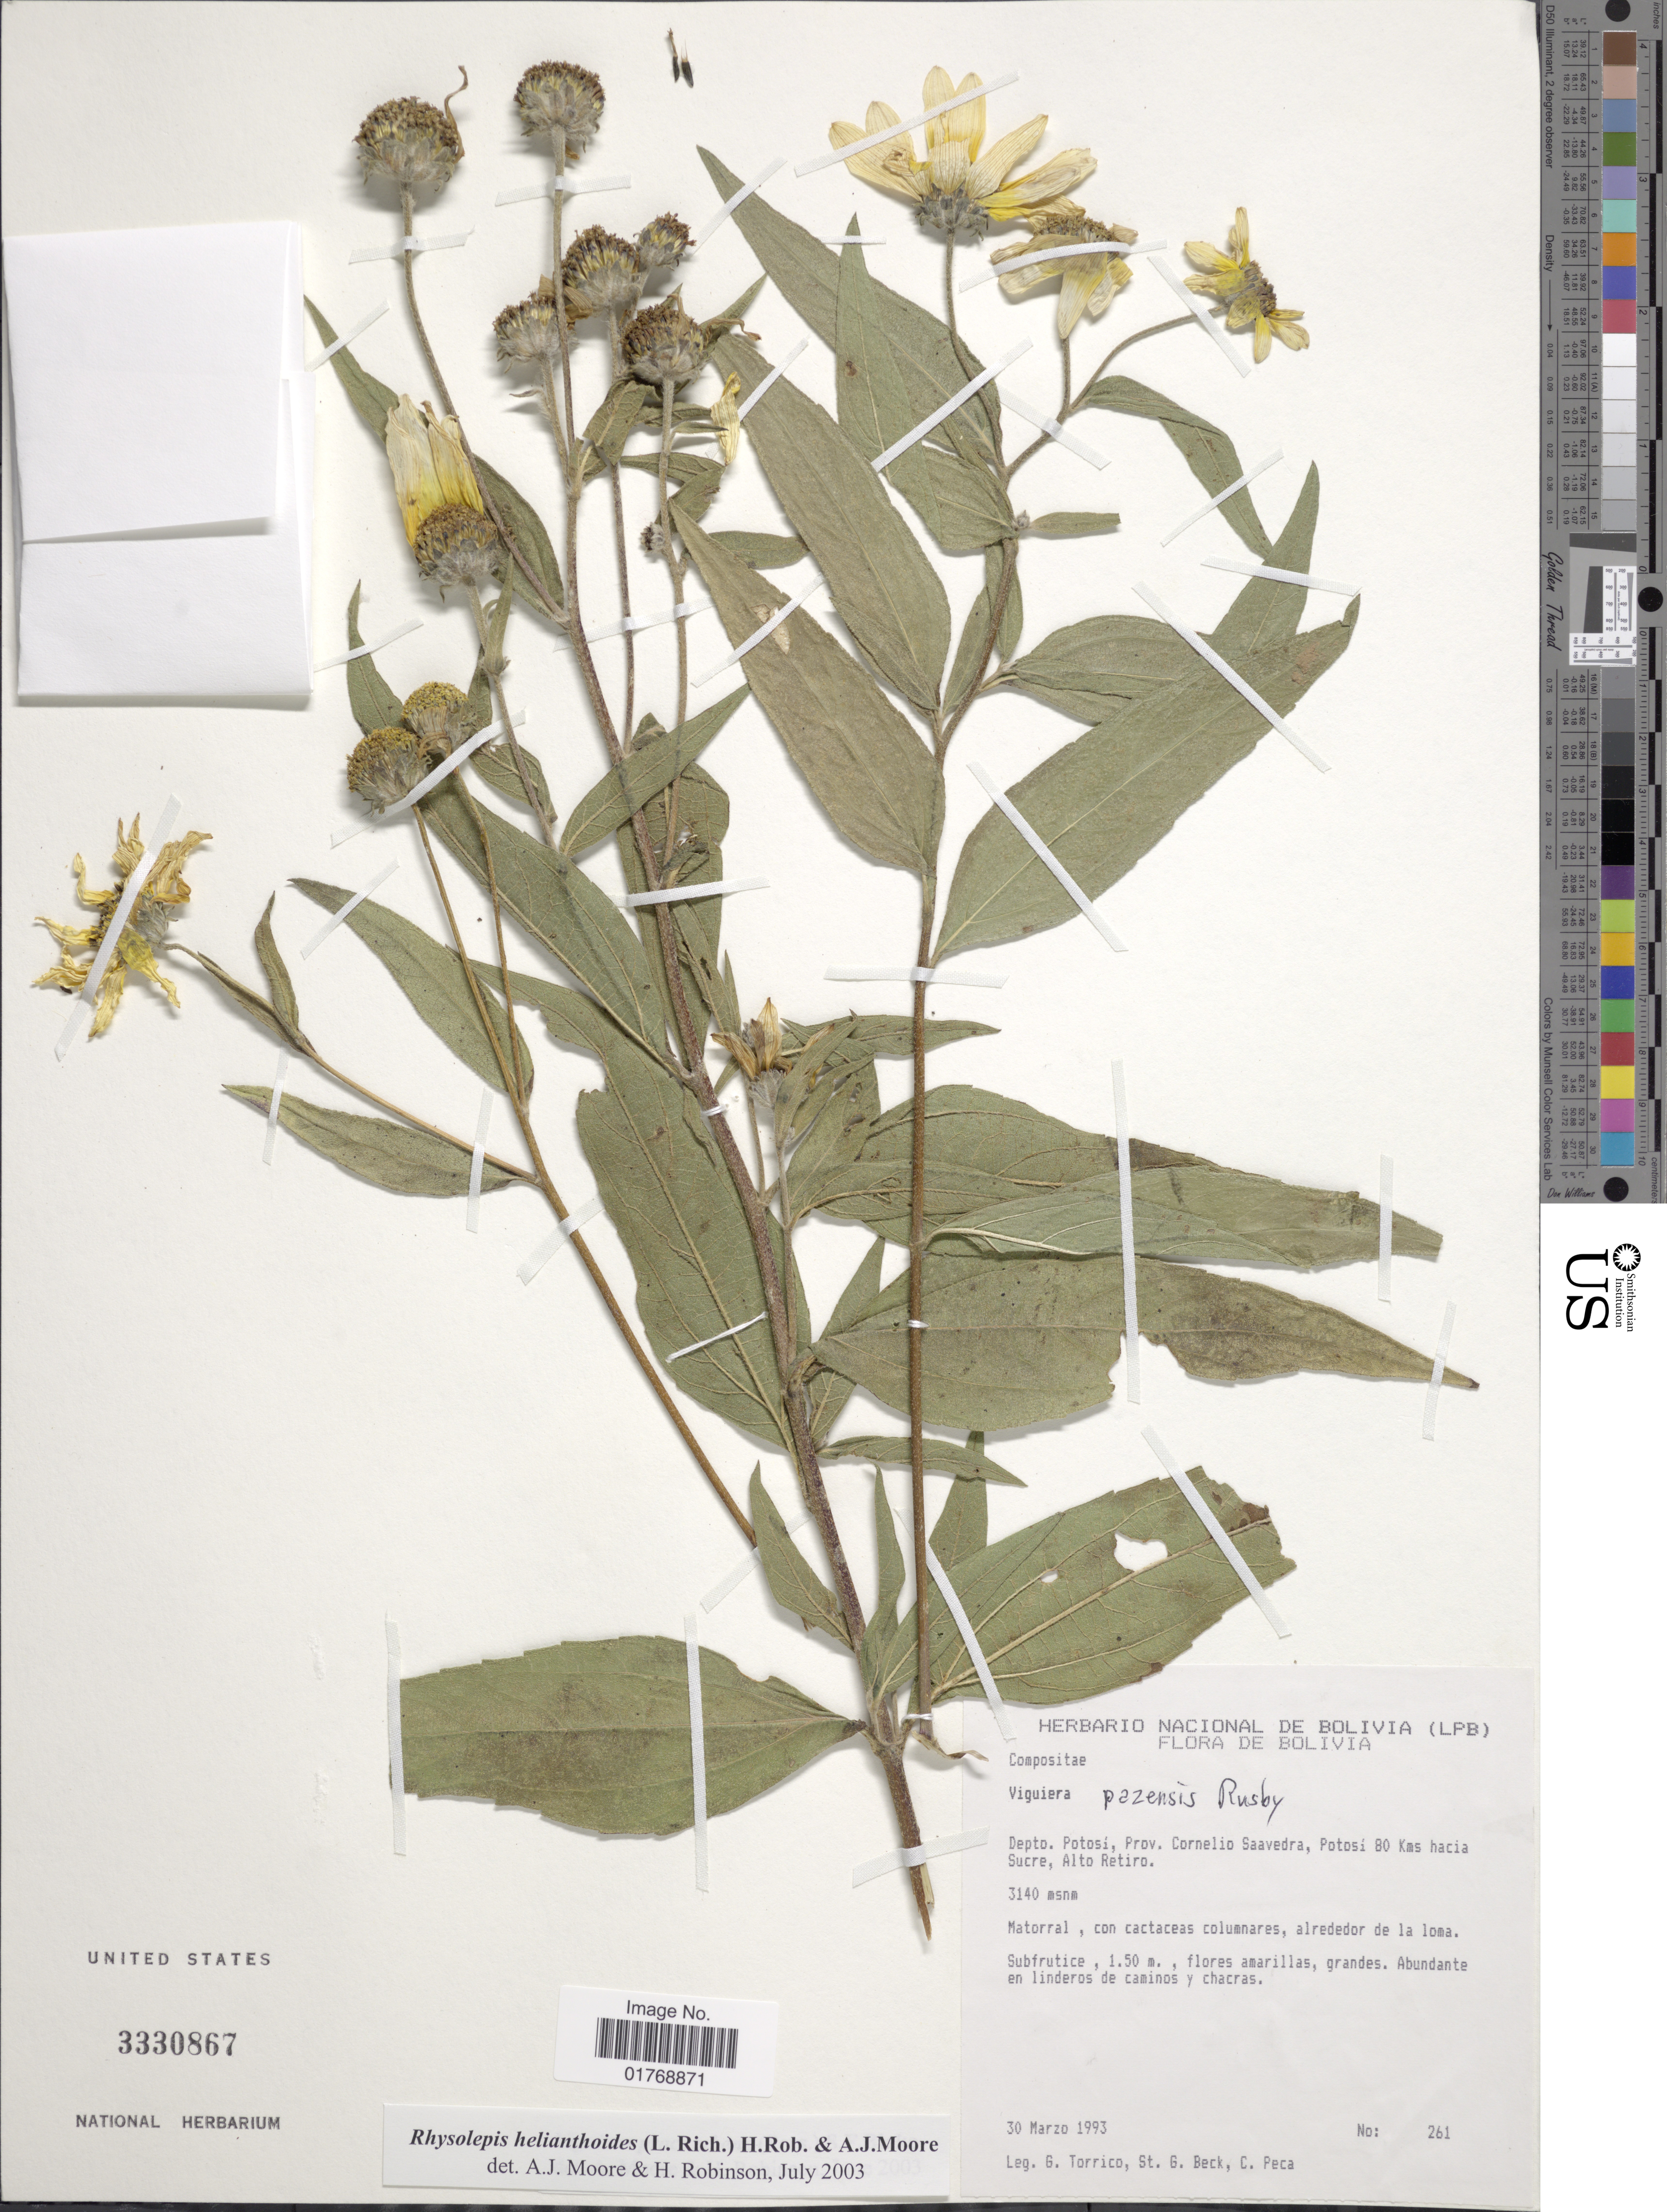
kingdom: Plantae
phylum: Tracheophyta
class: Magnoliopsida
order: Asterales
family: Asteraceae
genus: Viguiera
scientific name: Viguiera procumbens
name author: (Pers.) S.F. Blake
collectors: G. Torrico, S. G. Beck & C. Peca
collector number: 261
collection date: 1993-03-30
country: Bolivia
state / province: Potosi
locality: Depto. Potosi, Prov. Cornelio Saavedra, Potosi 80 Kms hacia Sucre, Alto Retiro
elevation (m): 3140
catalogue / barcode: US 3330867